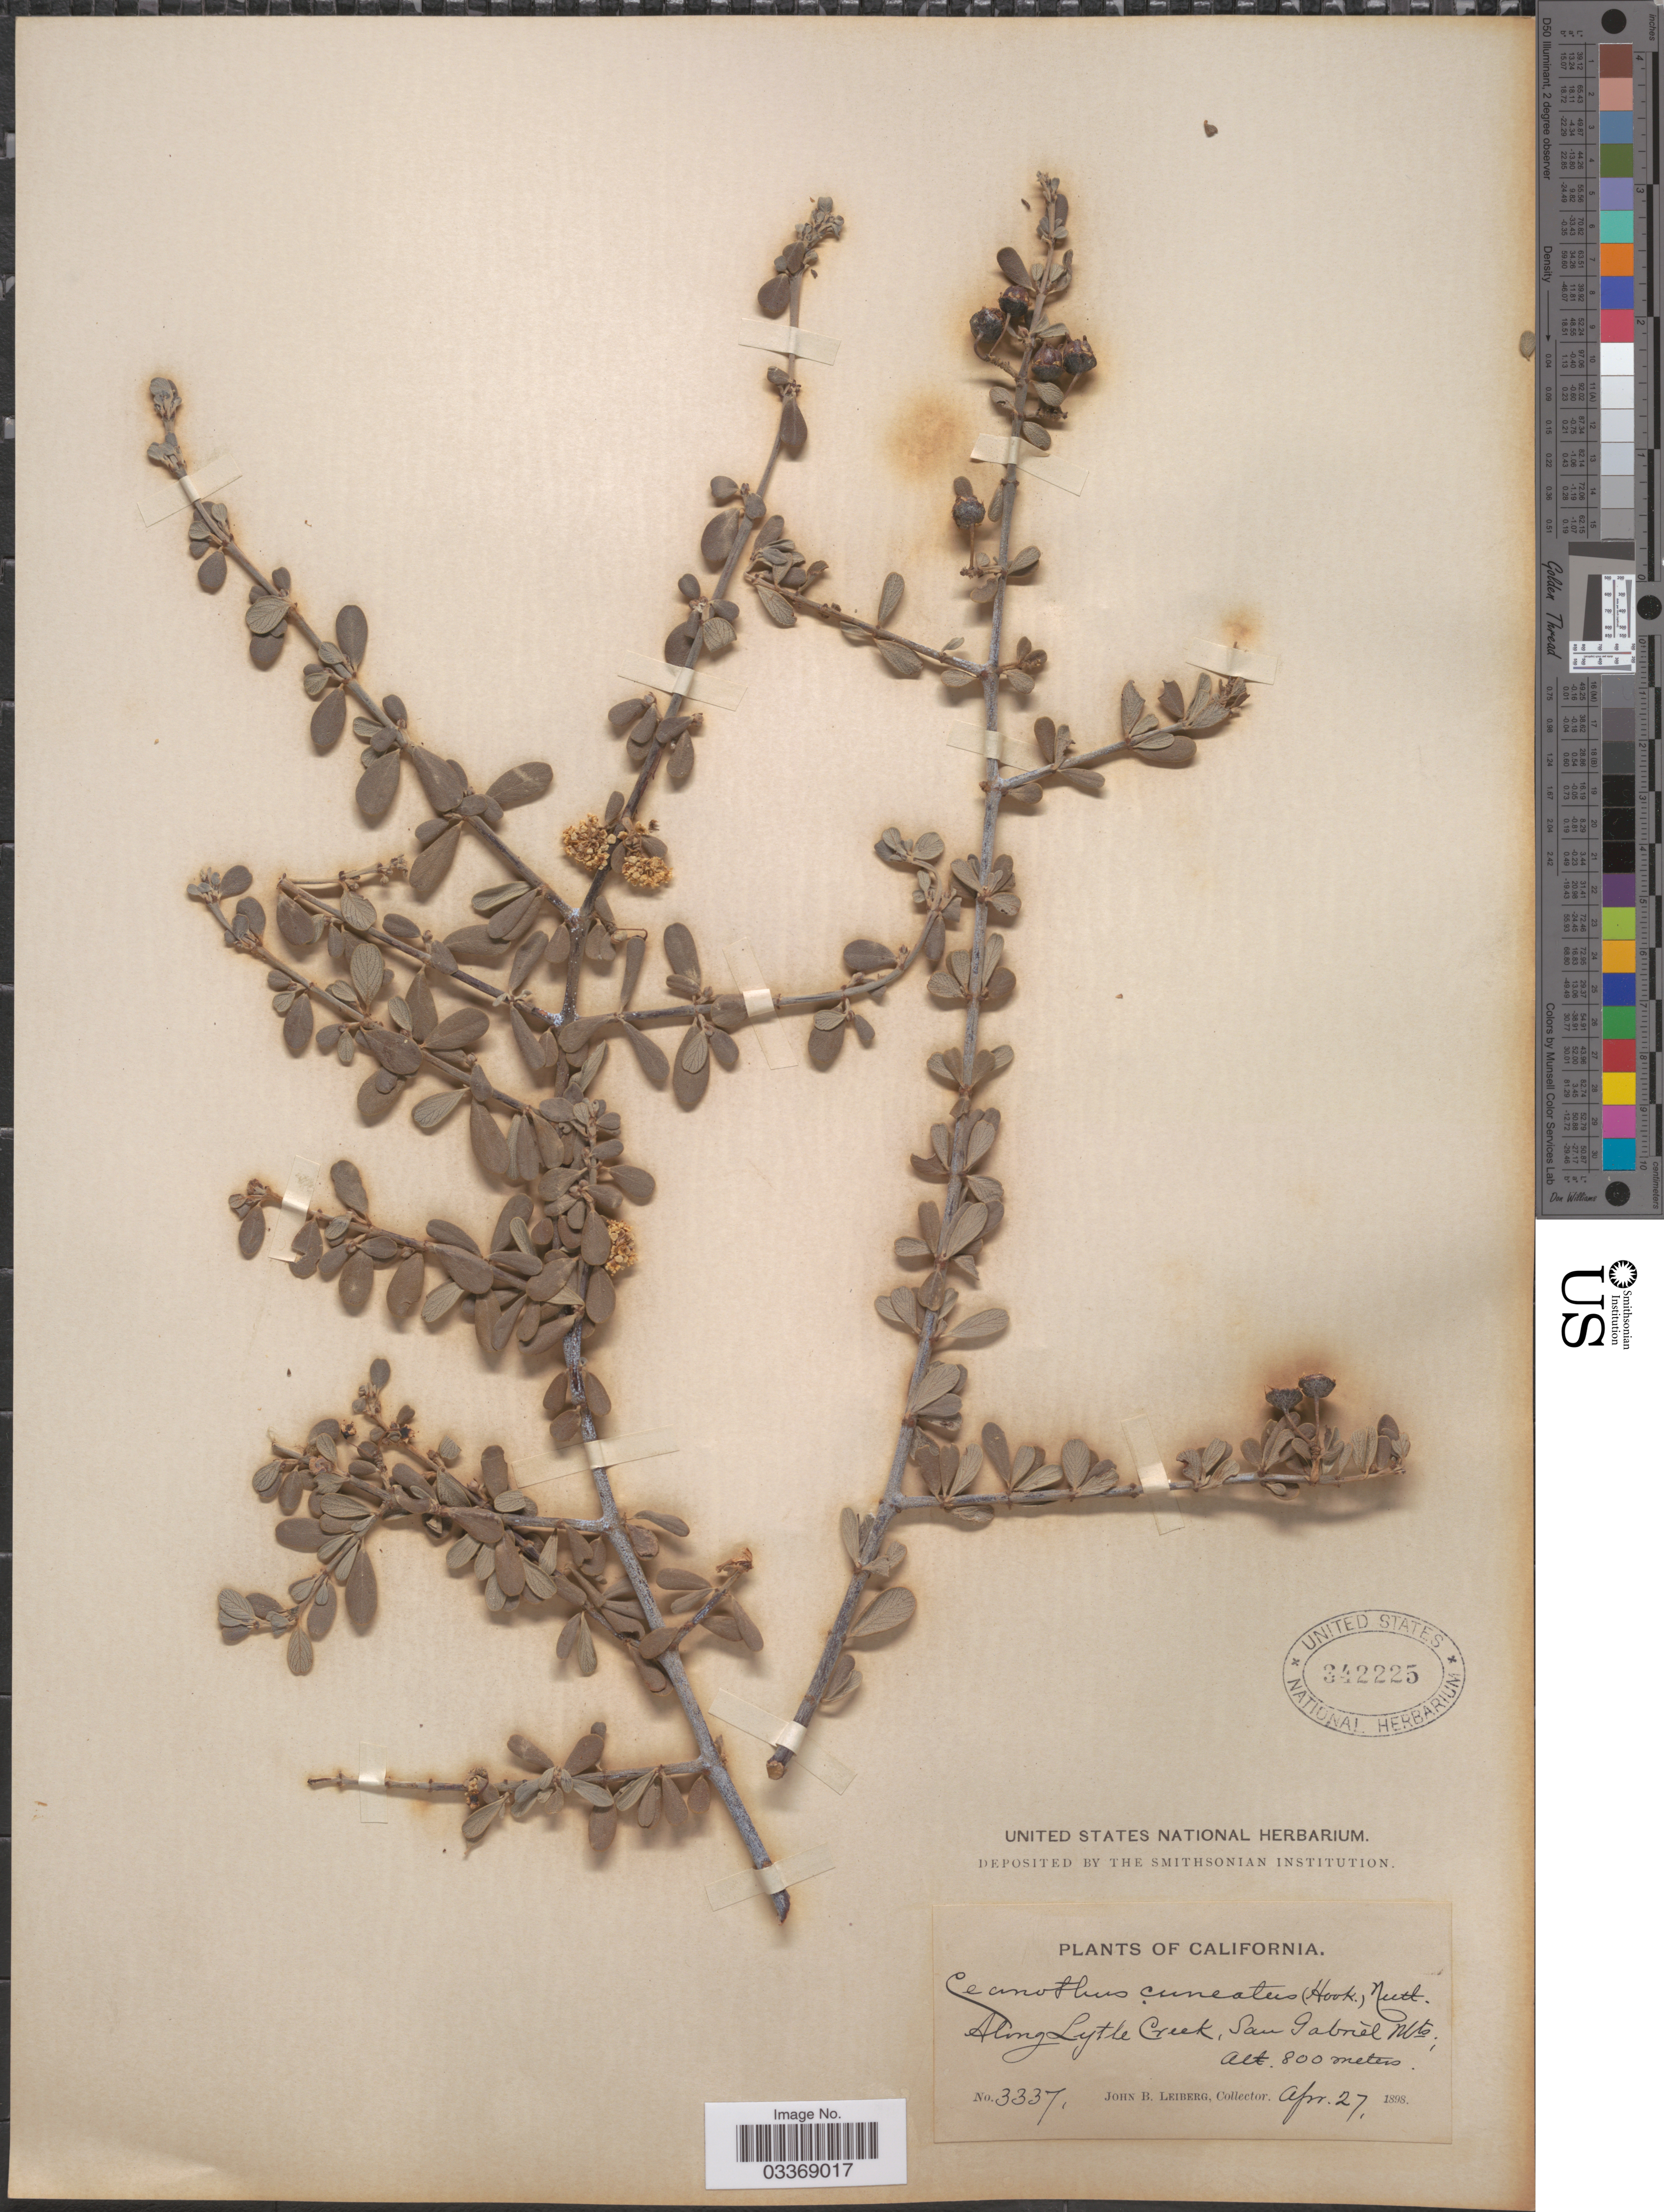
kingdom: Plantae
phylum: Tracheophyta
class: Magnoliopsida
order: Rosales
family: Rhamnaceae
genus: Ceanothus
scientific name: Ceanothus cuneatus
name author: (Hook.) Nutt.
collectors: J. B. Leiberg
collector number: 3337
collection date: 1898-04-27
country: United States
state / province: California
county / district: Los Angeles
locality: Along Lytle Creek, San Gabriel Mts.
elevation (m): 800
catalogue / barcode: US 342225